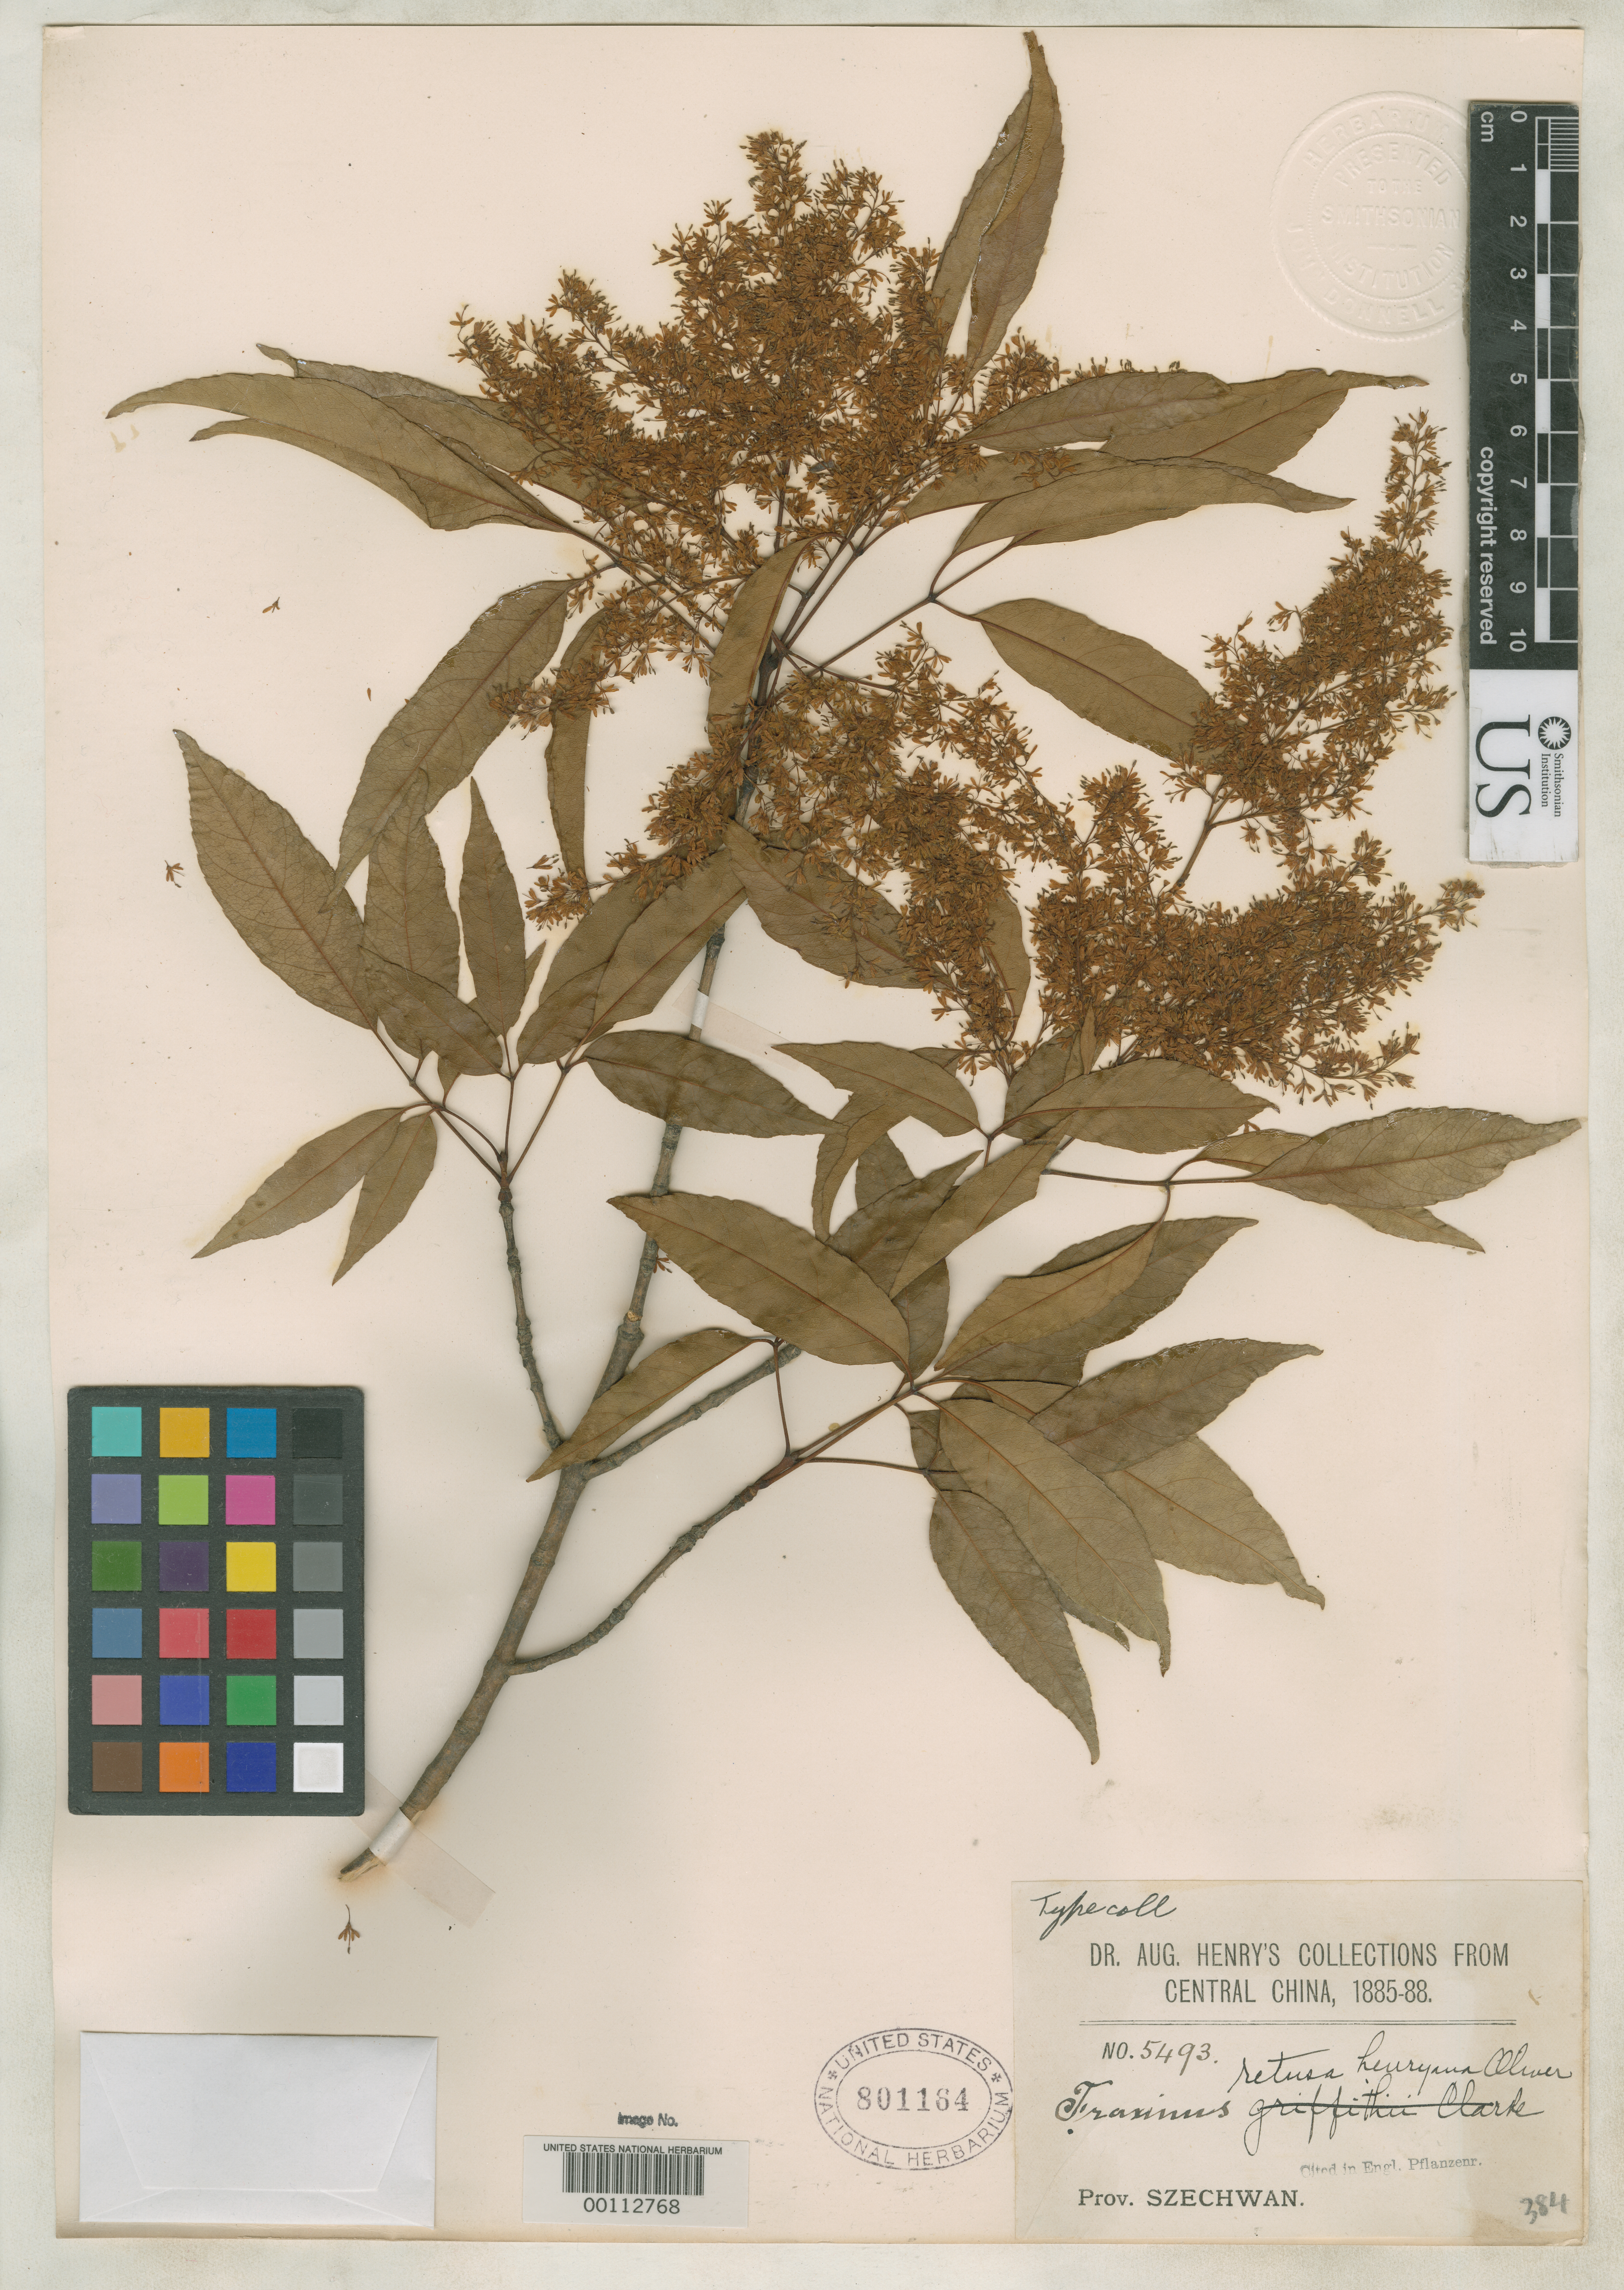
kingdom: Plantae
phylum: Tracheophyta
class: Magnoliopsida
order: Lamiales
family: Oleaceae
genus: Fraxinus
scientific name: Fraxinus retusa var. henryana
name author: Oliv.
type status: Isotype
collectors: A. Henry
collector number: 5493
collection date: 1885/1888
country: China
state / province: Sichuan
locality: Central China. Prov. Szechwan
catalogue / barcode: US 801164